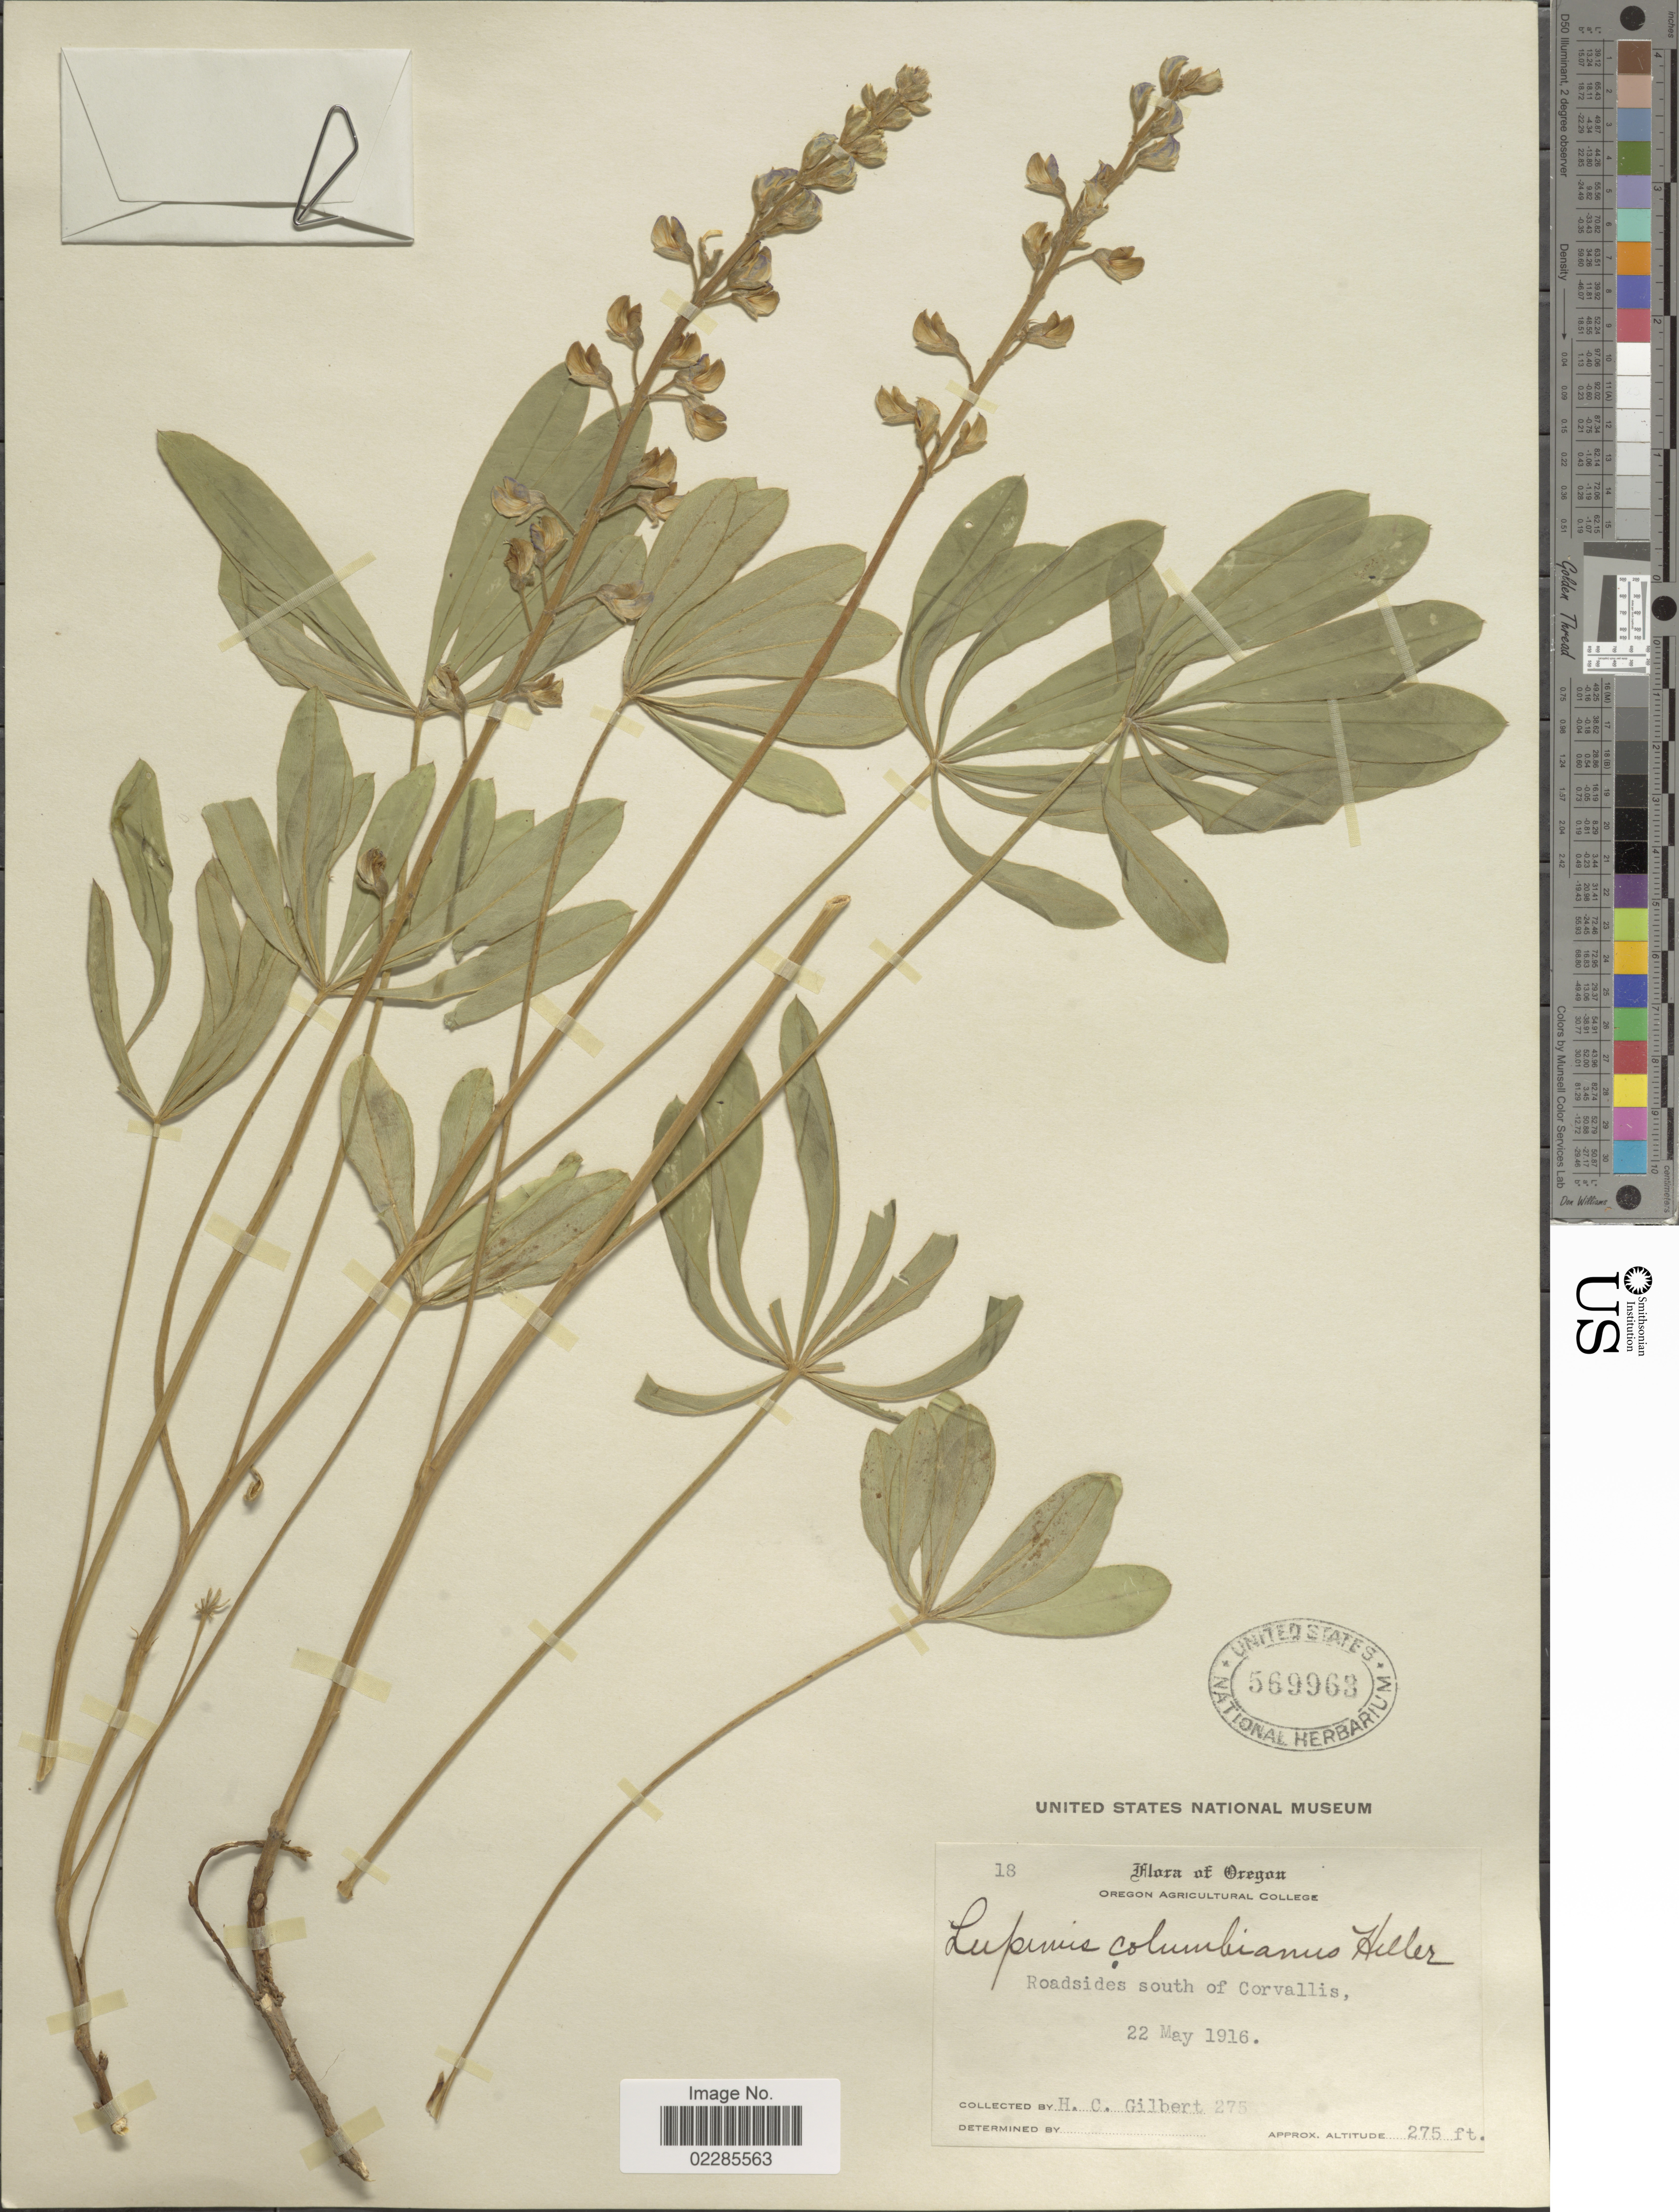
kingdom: Plantae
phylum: Tracheophyta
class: Magnoliopsida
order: Fabales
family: Fabaceae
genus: Lupinus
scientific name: Lupinus latifolius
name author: Lindl. ex J. Agardh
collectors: H. Gilbert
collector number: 18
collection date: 1916-05-22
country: United States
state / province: Oregon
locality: Roadsides south of Corvallis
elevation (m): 84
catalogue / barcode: US 569963